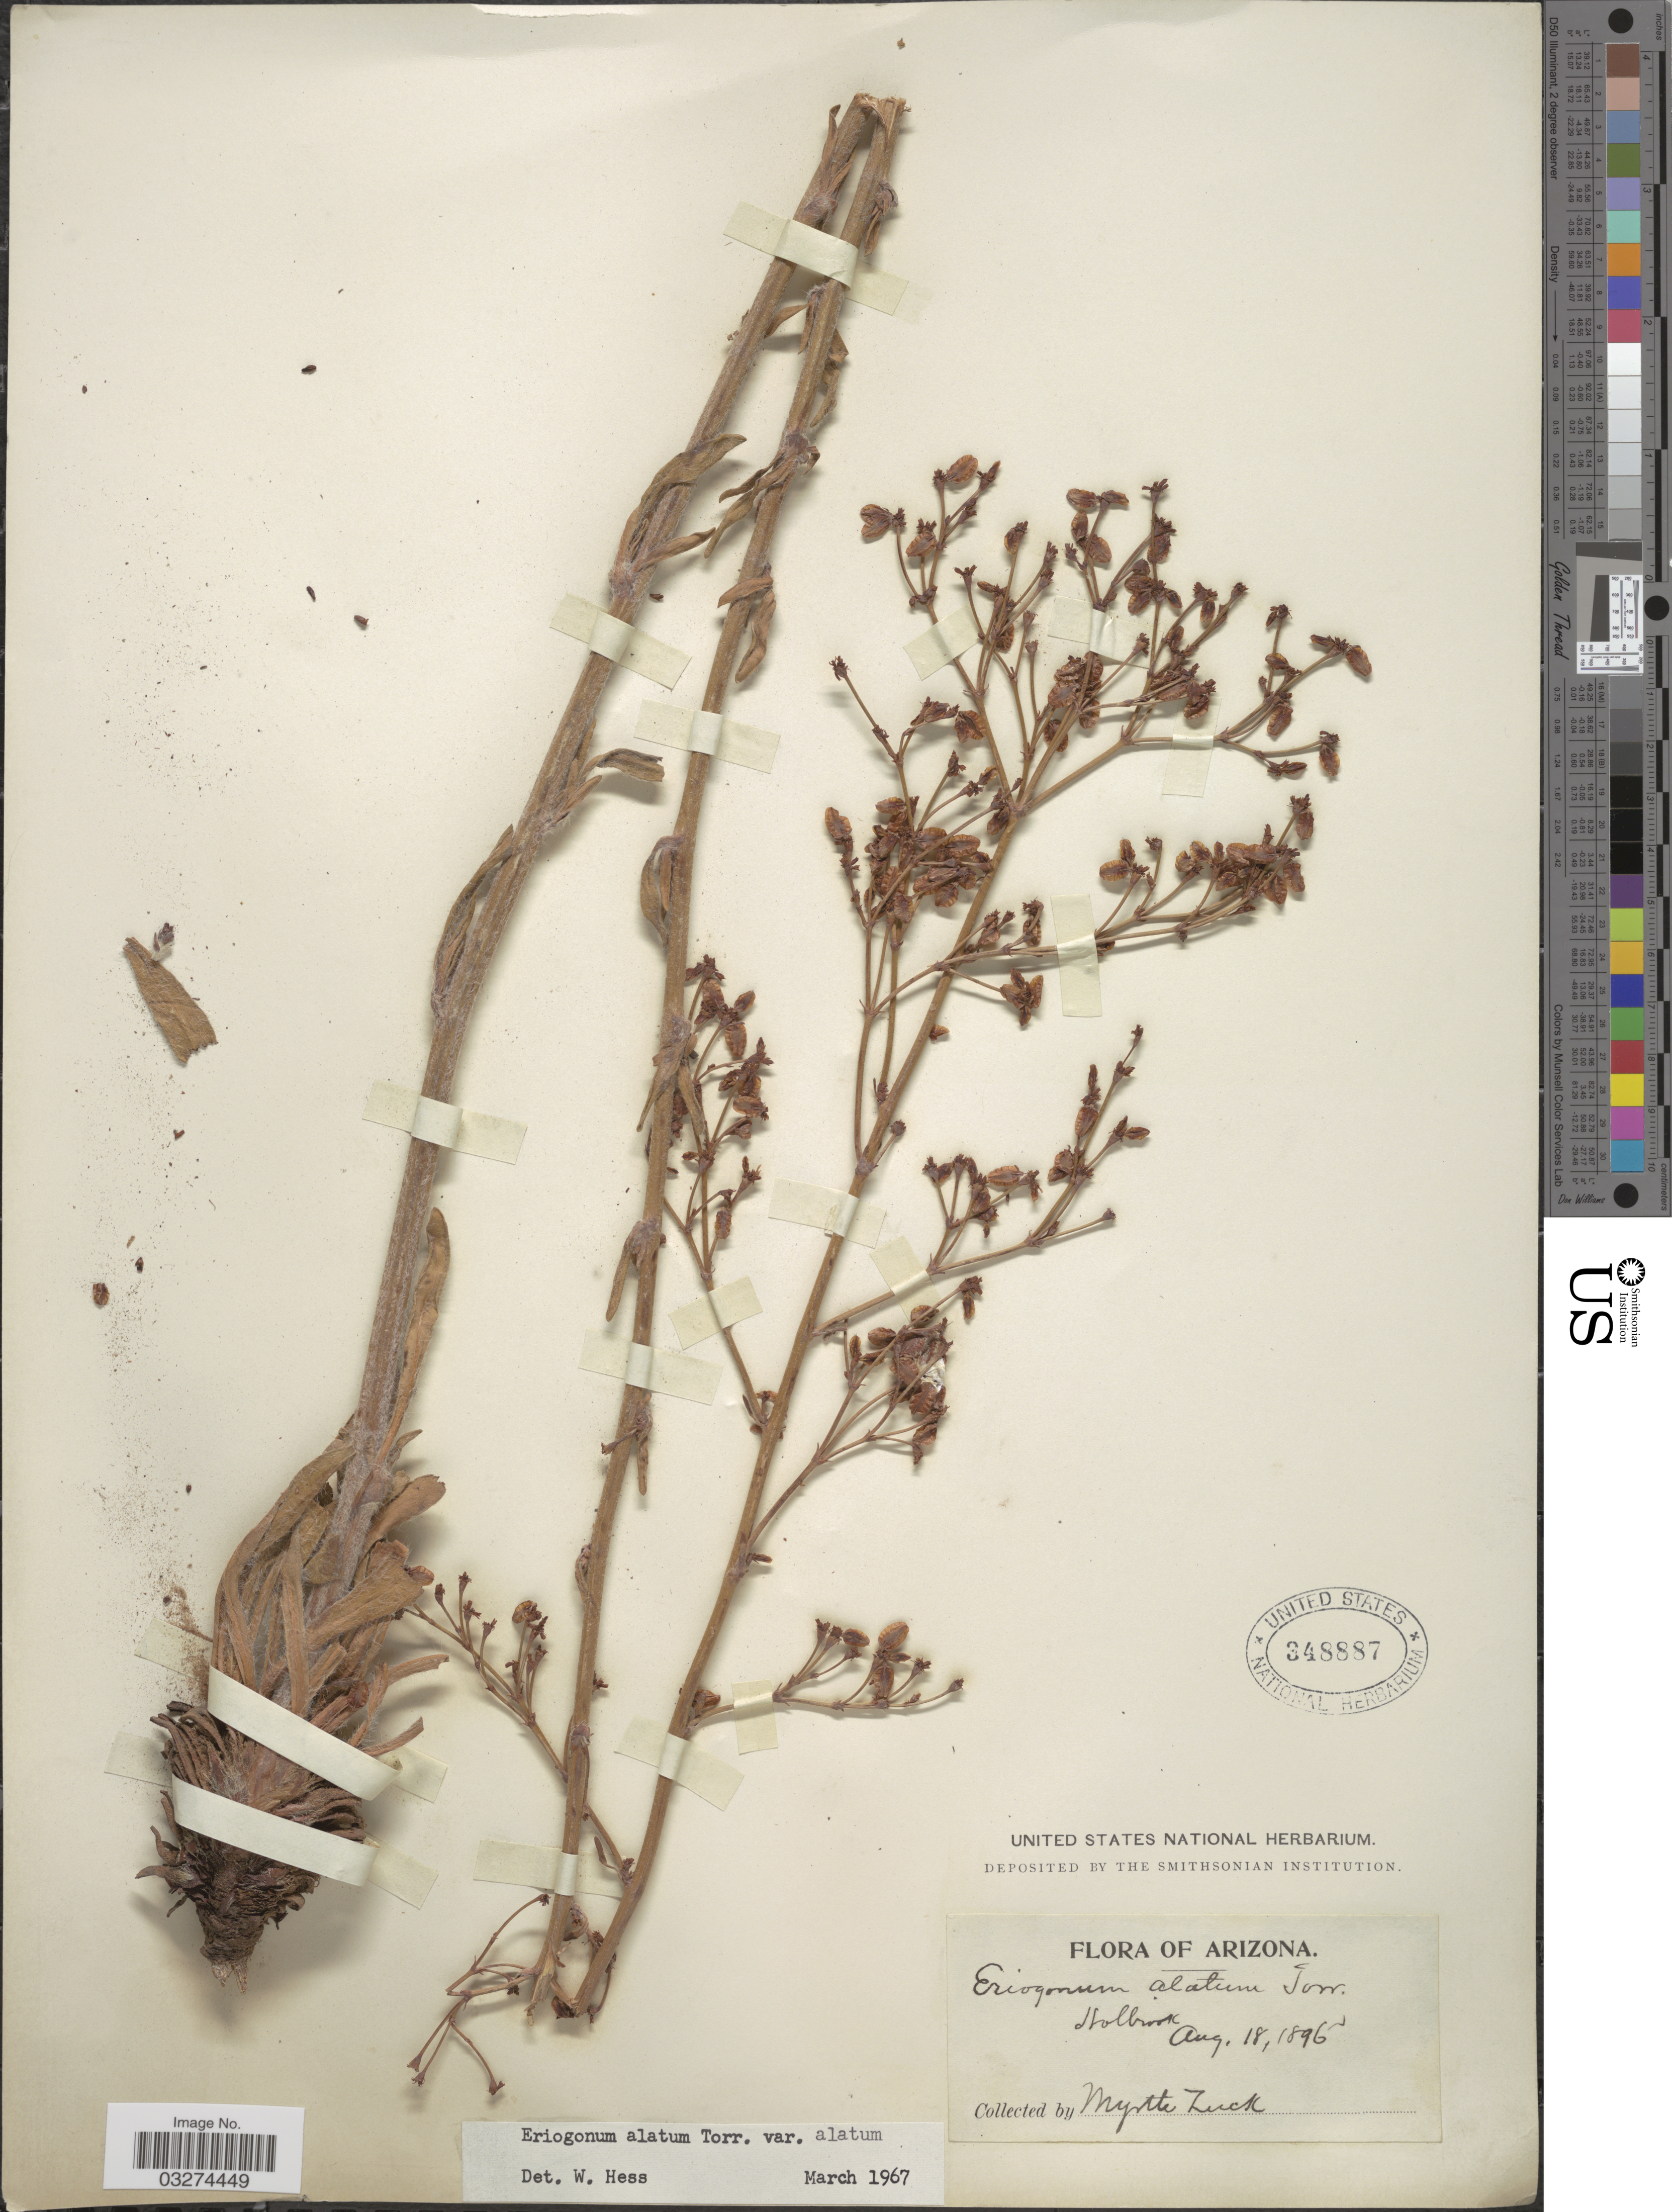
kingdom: Plantae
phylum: Tracheophyta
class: Magnoliopsida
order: Caryophyllales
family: Polygonaceae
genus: Eriogonum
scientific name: Eriogonum alatum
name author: Torr.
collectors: M. Zuck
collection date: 1896-08-18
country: United States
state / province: Arizona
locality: Holbrook.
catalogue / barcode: US 348887